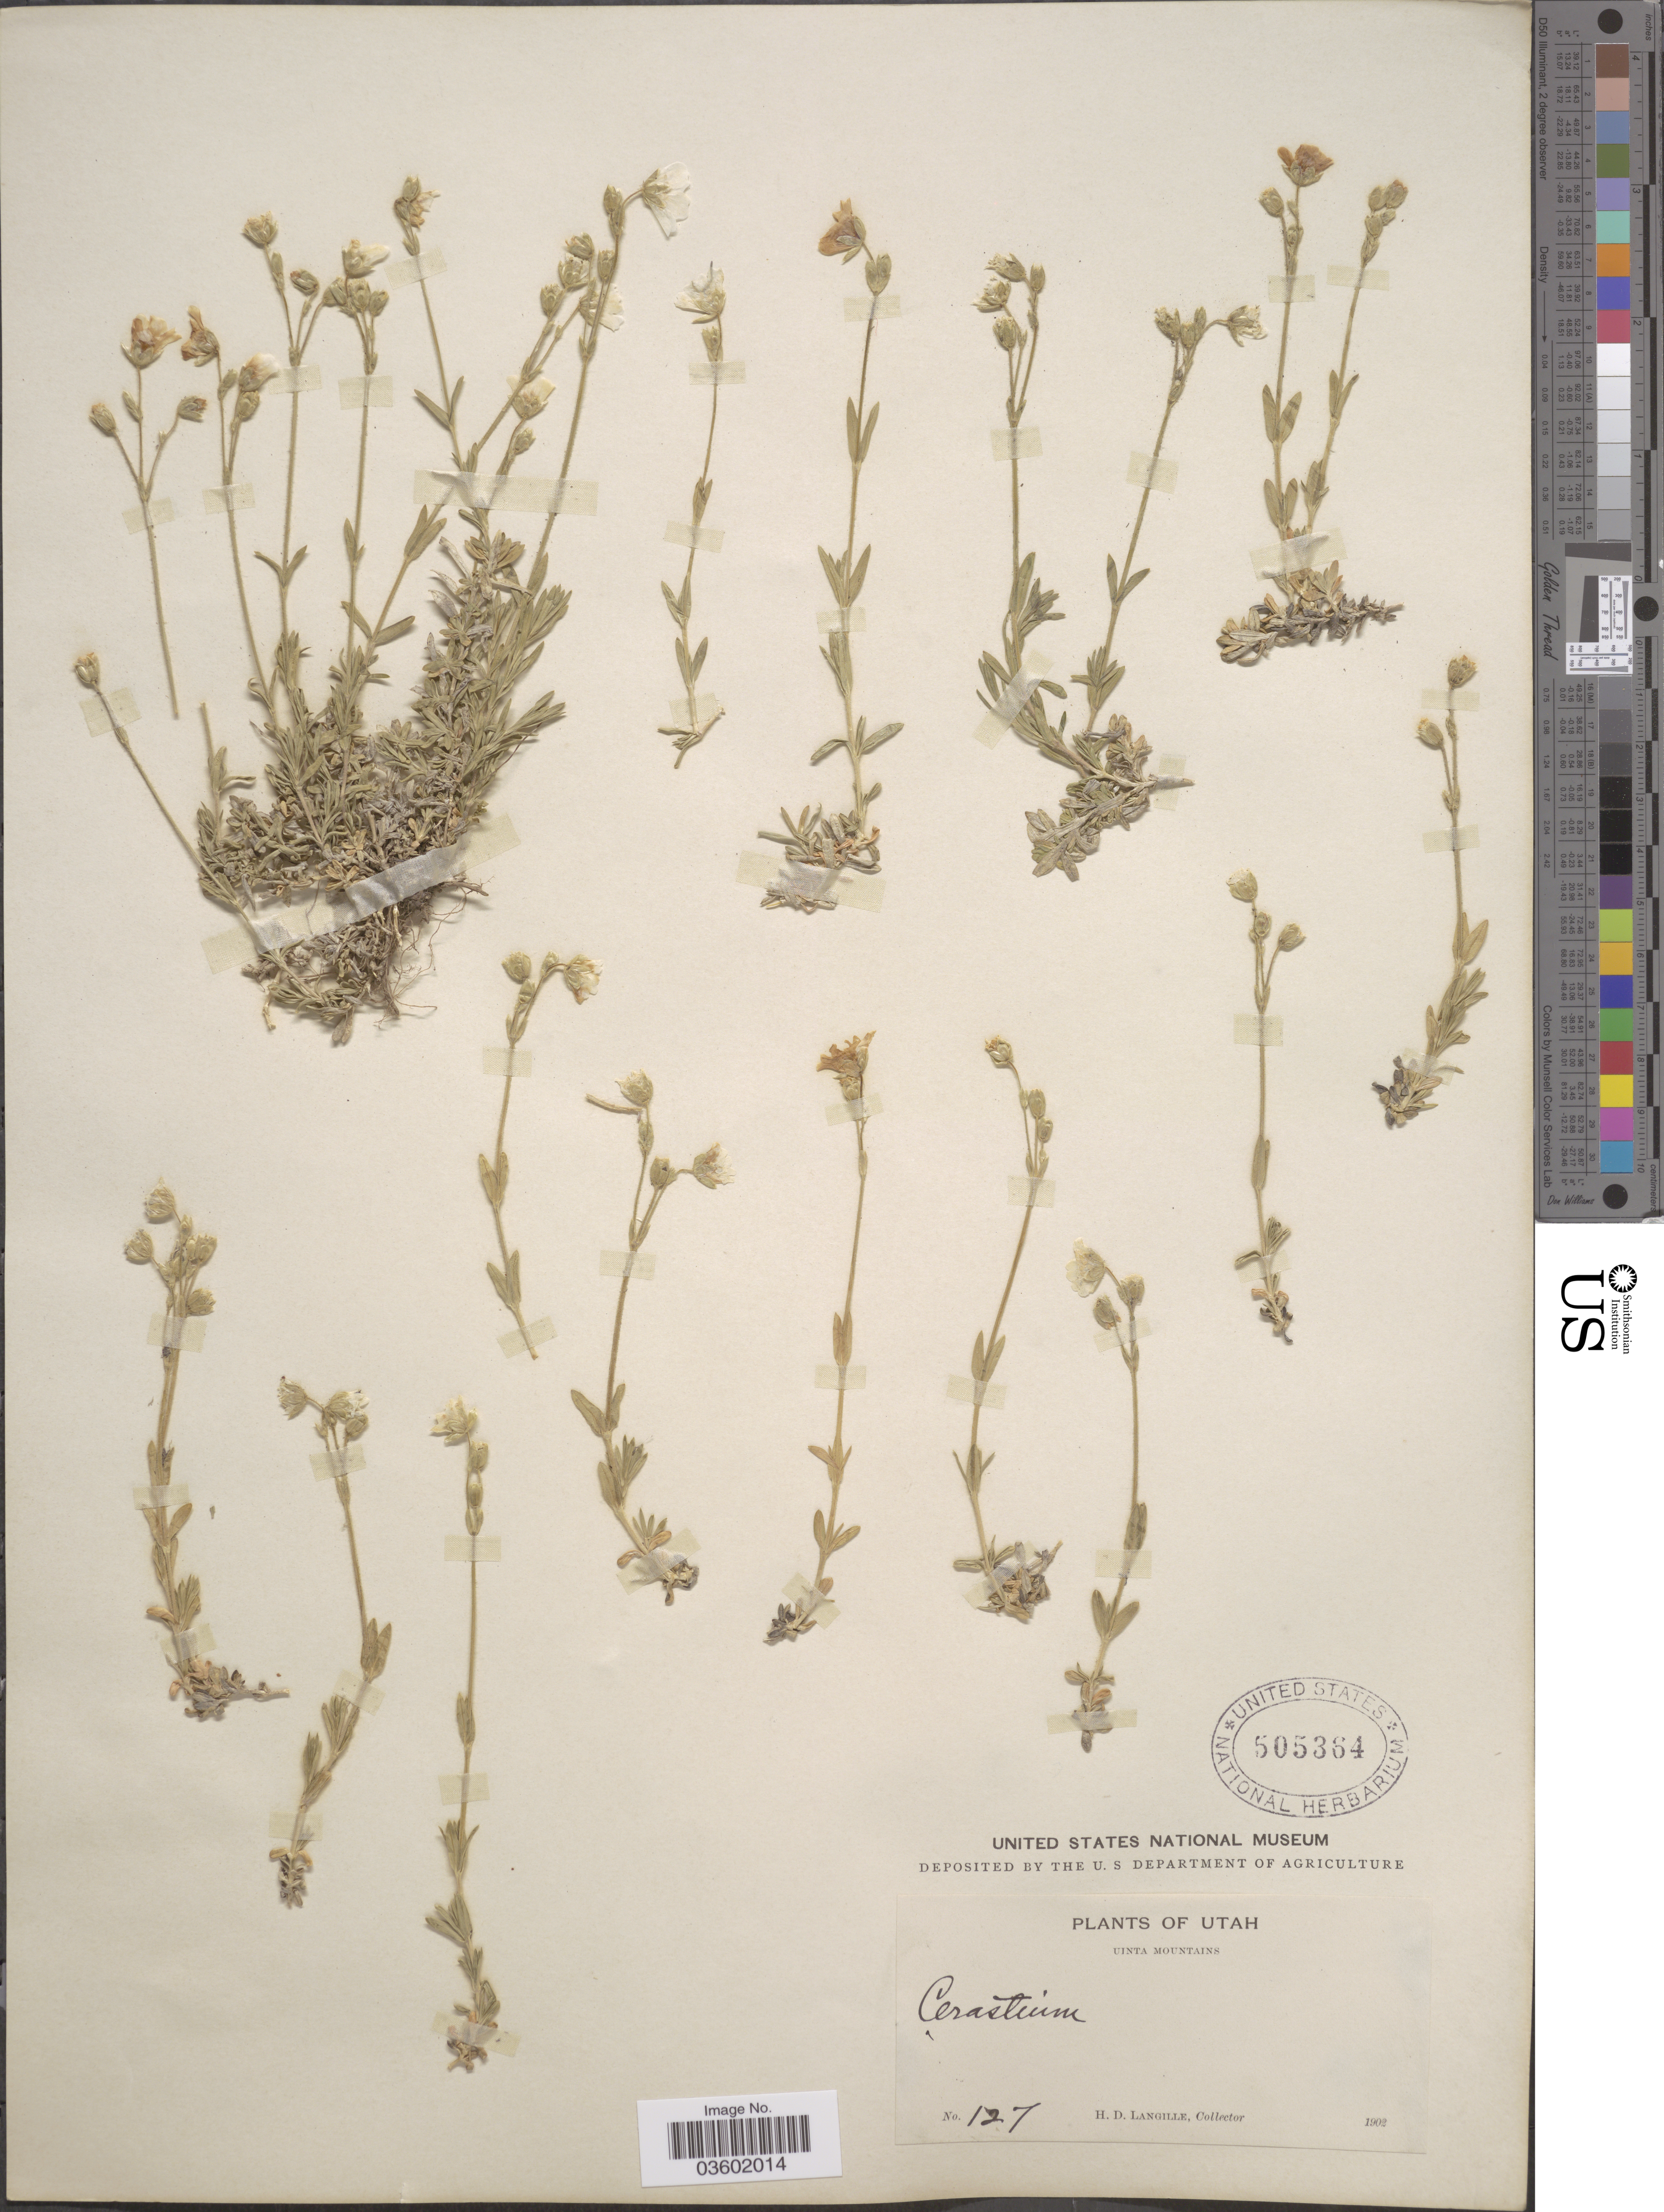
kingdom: Plantae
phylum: Tracheophyta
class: Magnoliopsida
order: Caryophyllales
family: Caryophyllaceae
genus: Cerastium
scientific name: Cerastium oreophilum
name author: Greene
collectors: H. Langille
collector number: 127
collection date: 1902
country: United States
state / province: Utah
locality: Uinta Mountains.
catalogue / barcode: US 505364